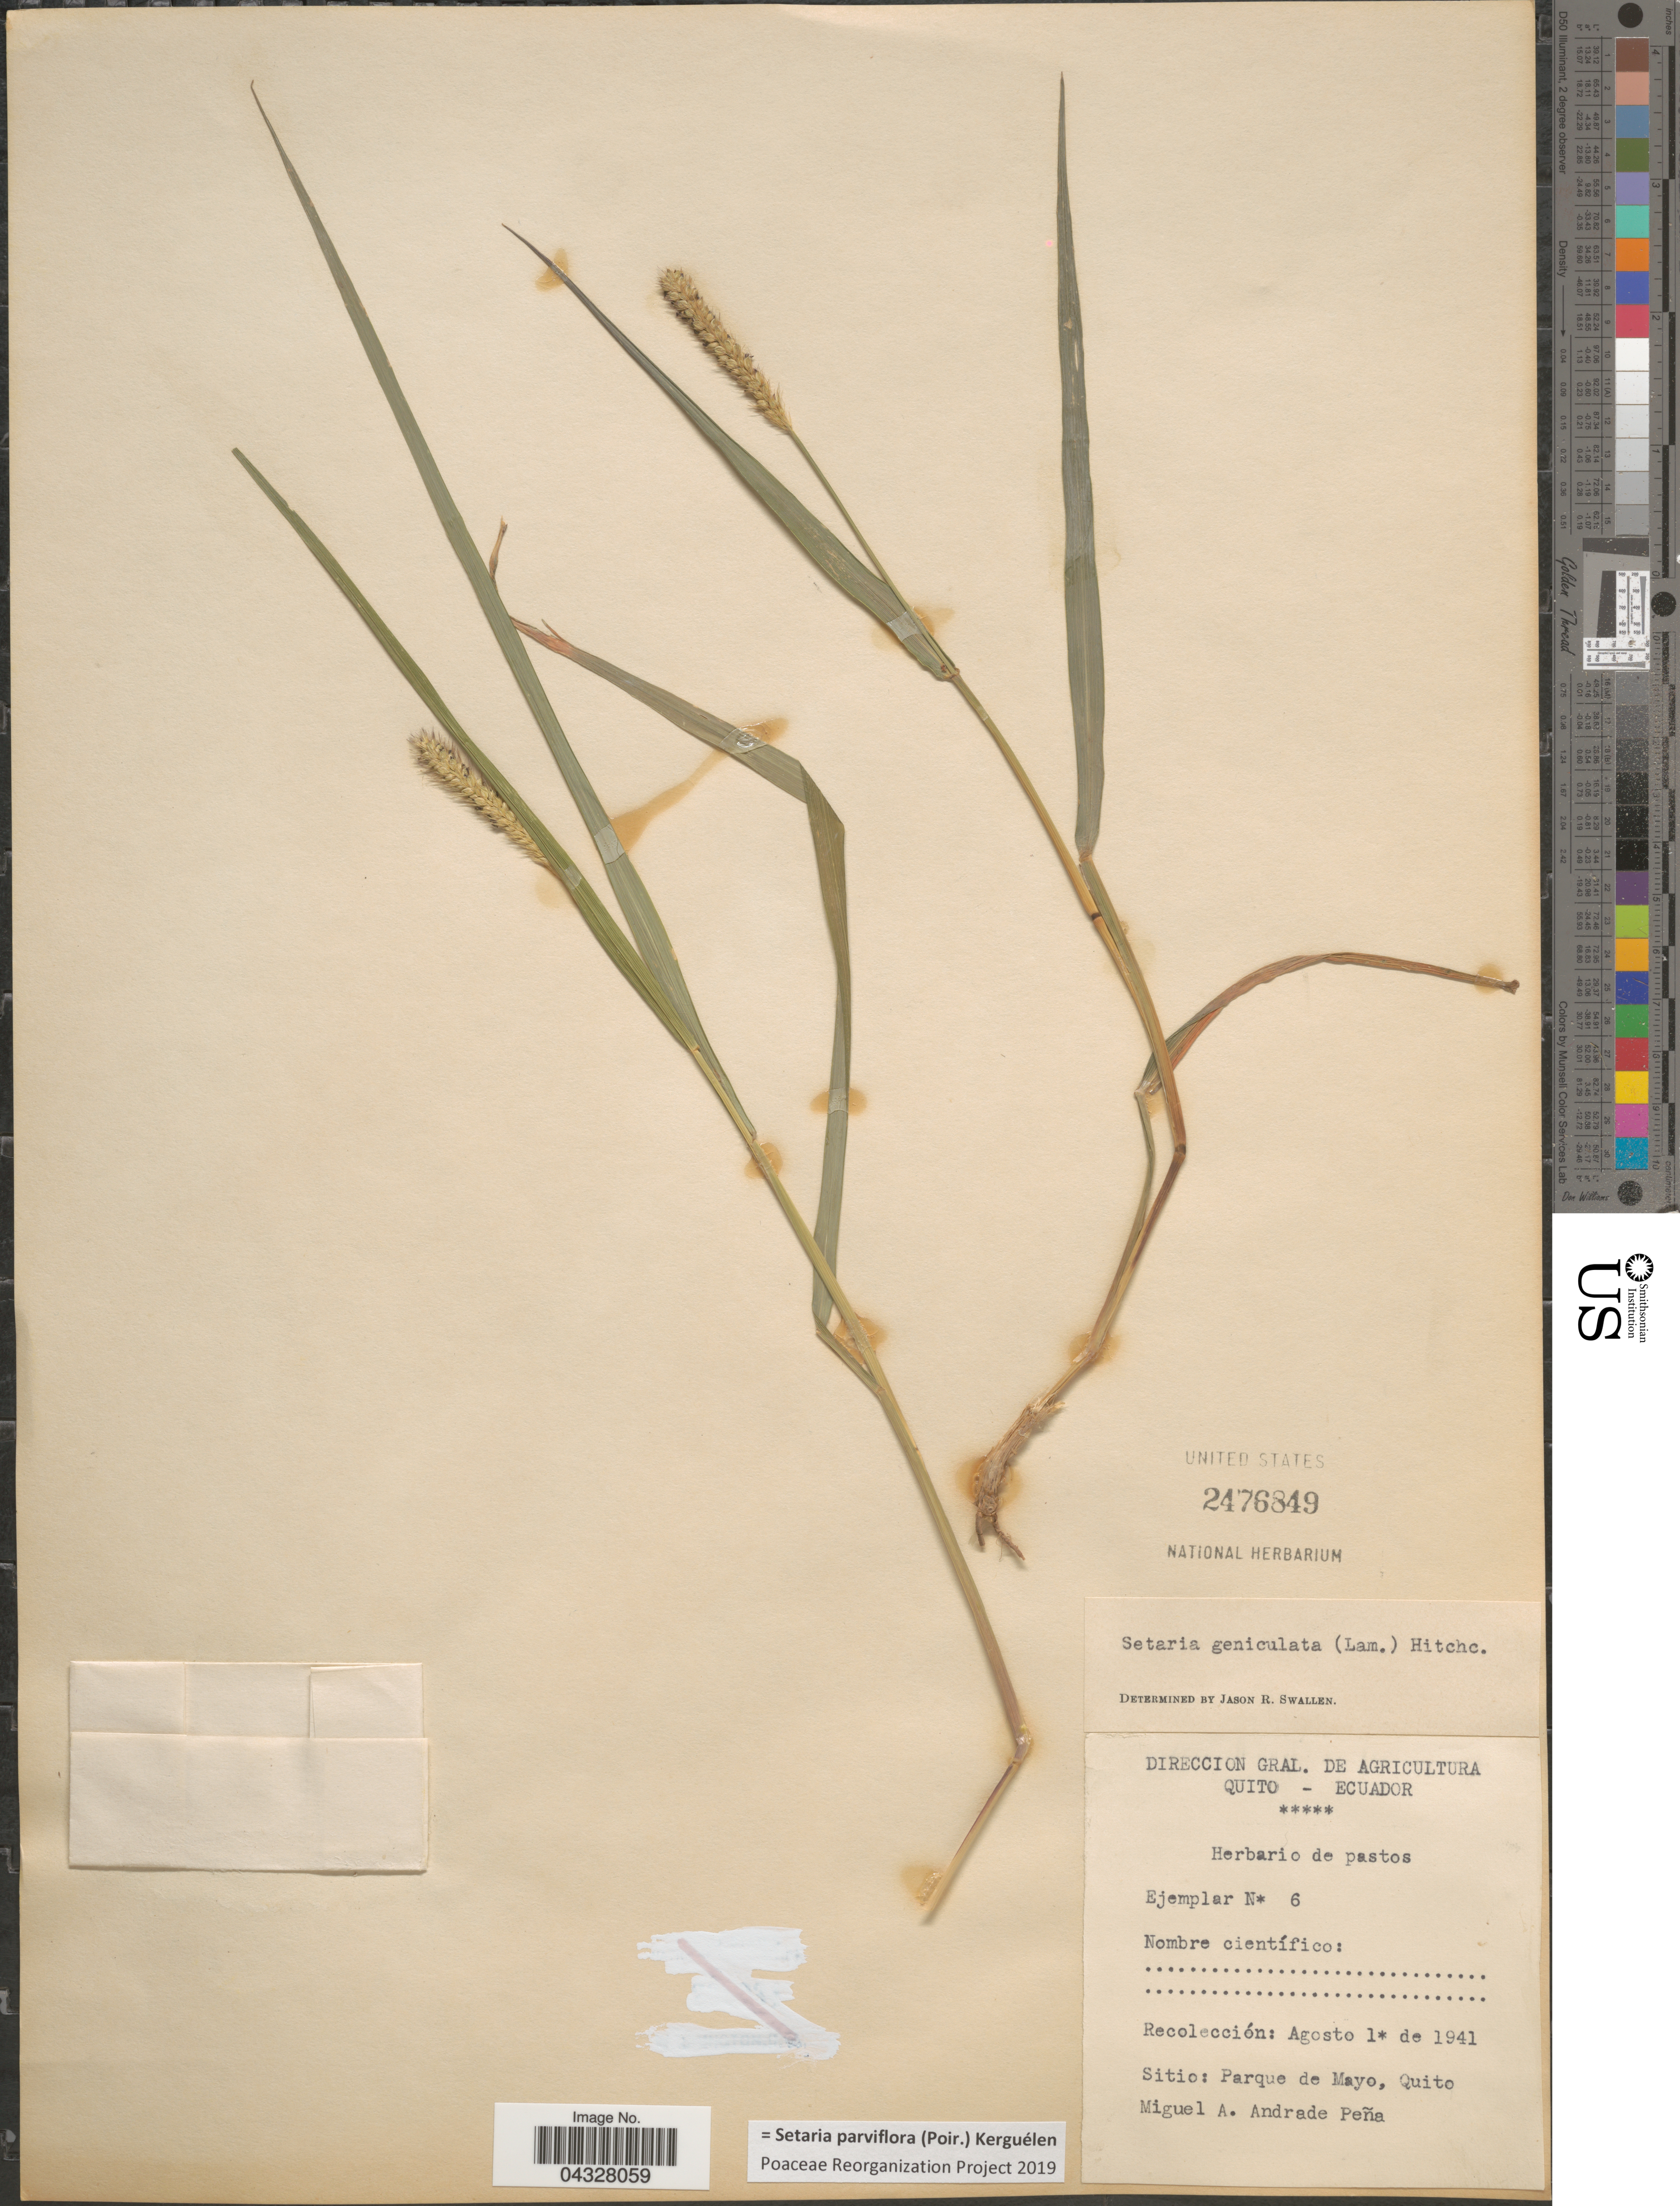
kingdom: Plantae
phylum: Tracheophyta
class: Liliopsida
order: Poales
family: Poaceae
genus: Setaria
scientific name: Setaria parviflora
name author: (Poir.) Kerguélen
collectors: M. Peña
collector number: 6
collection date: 1941-08-01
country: Ecuador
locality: Sitio: Parque de Mayo, Quito.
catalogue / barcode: US 2476849